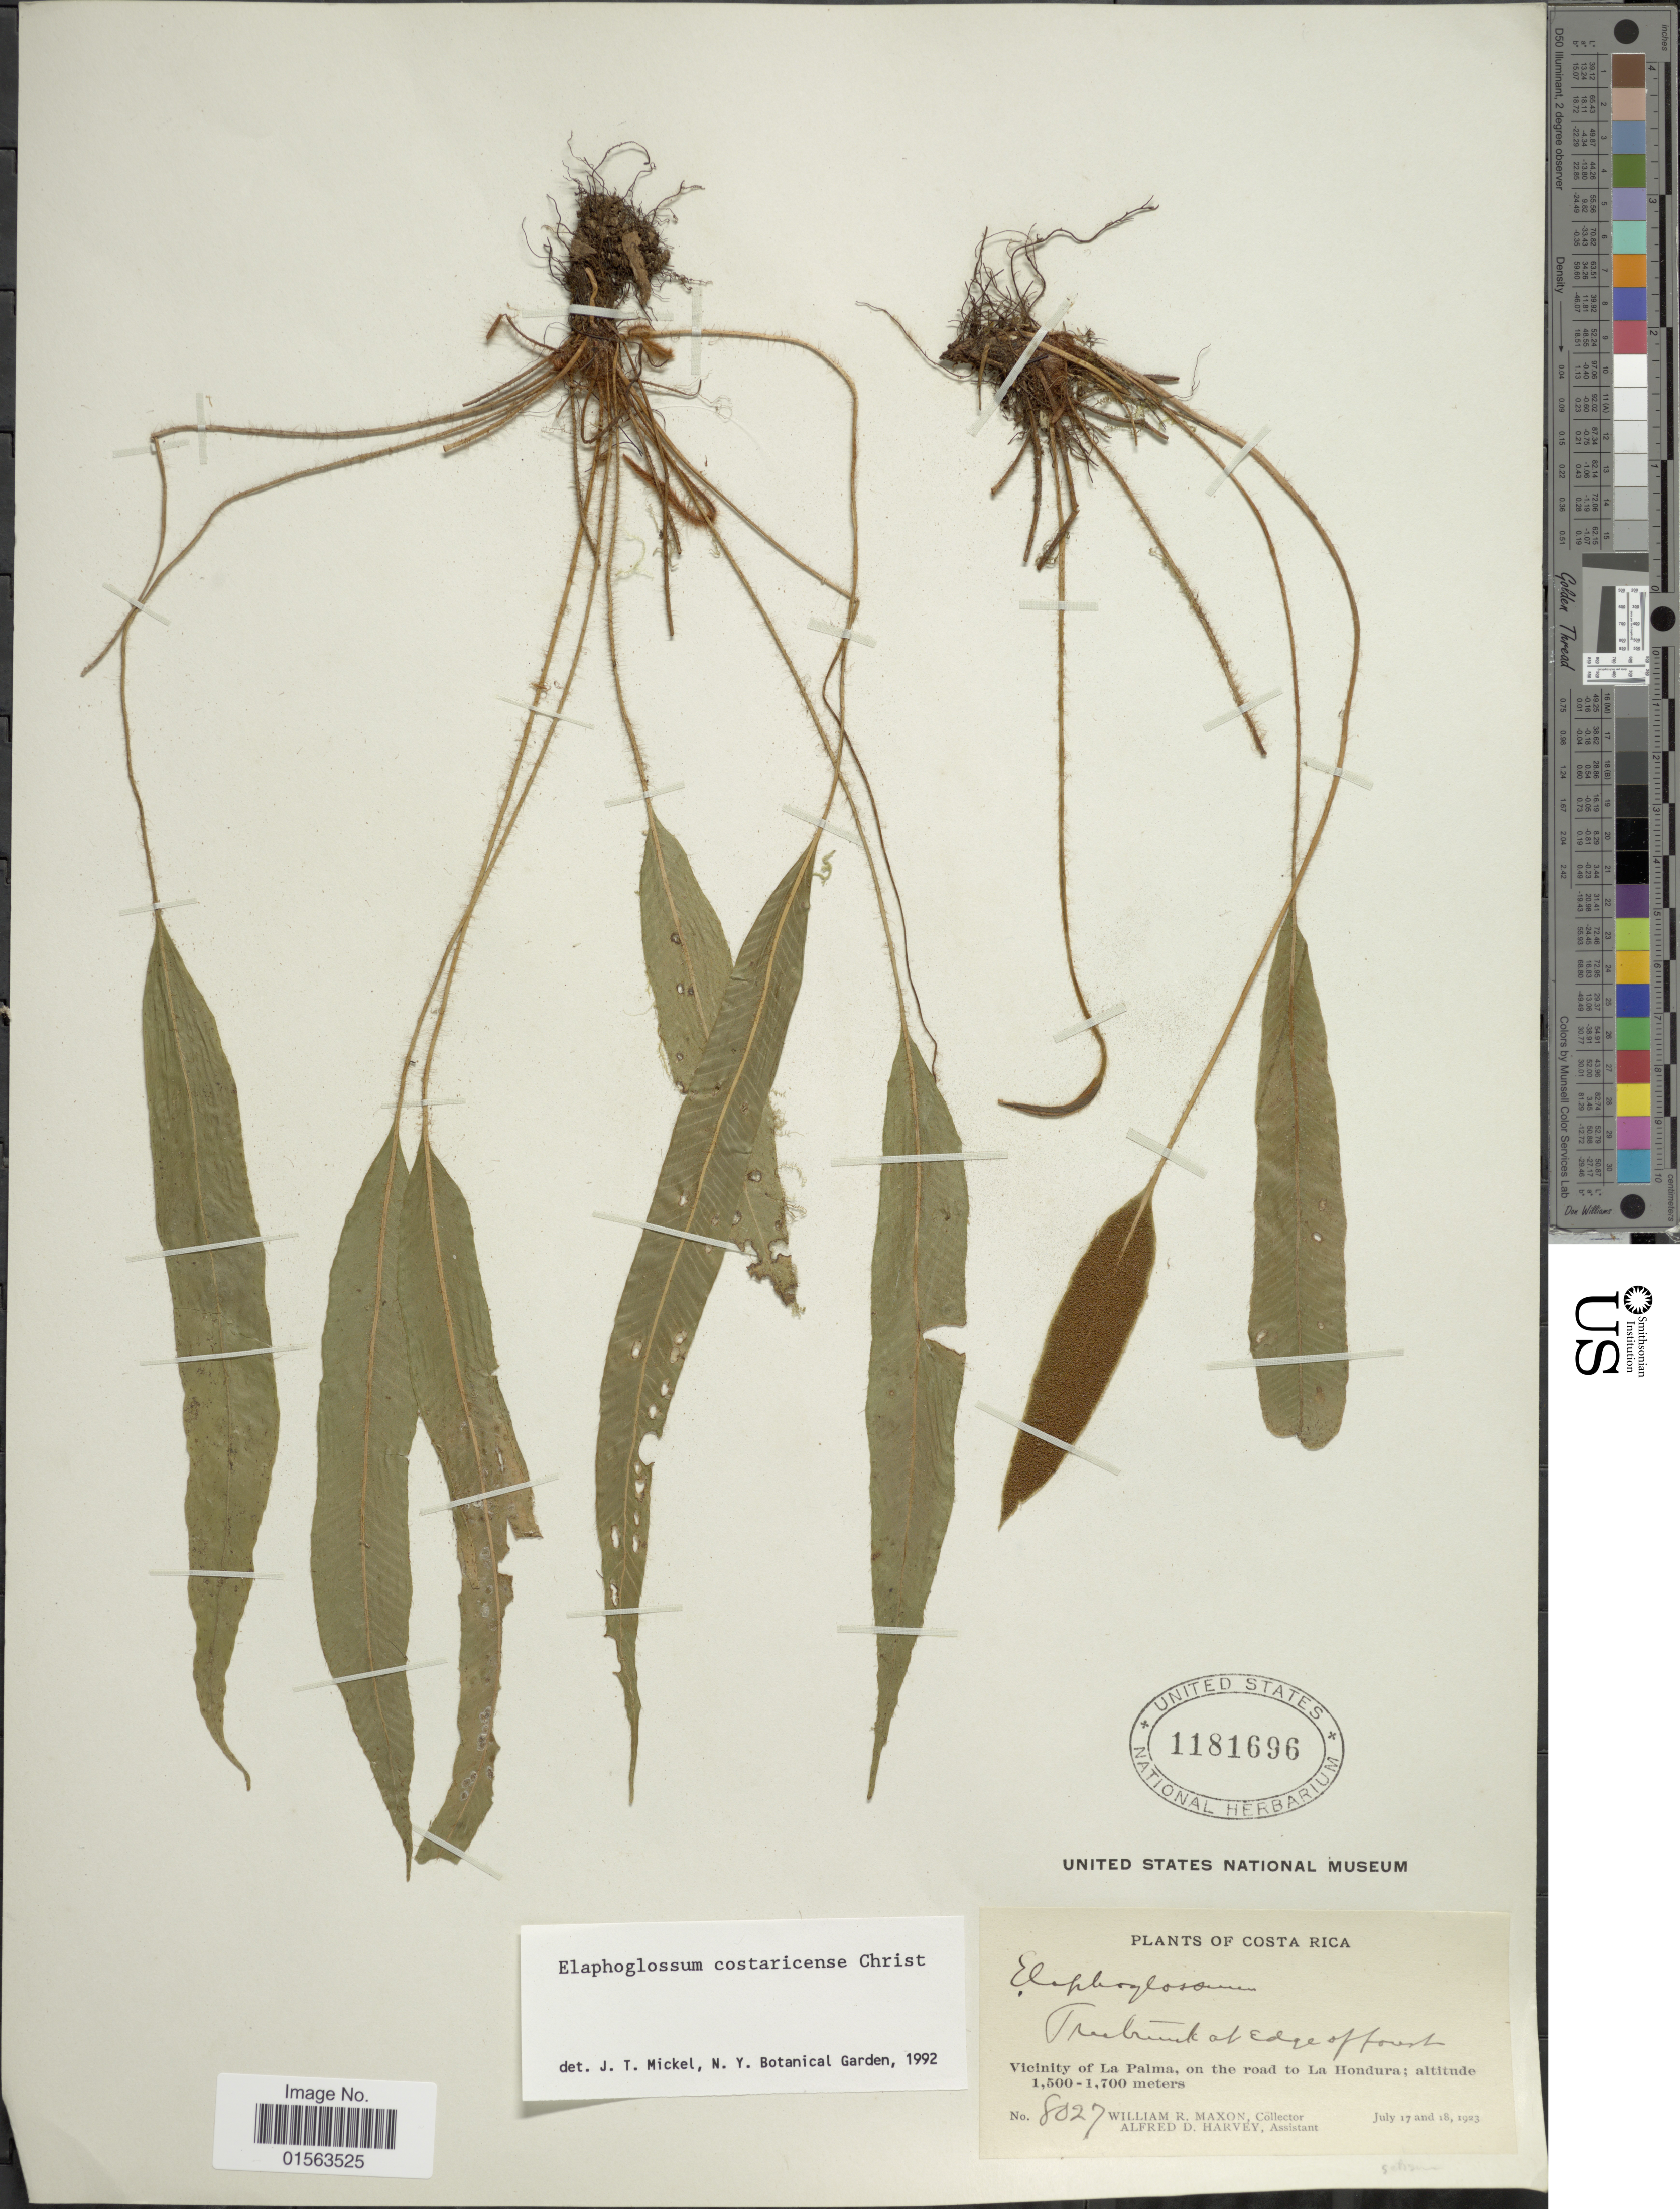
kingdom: Plantae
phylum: Tracheophyta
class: Polypodiopsida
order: Polypodiales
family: Dryopteridaceae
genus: Elaphoglossum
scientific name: Elaphoglossum costaricense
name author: Christ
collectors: W. R. Maxon & A. D. Harvey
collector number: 8027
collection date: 1923-07-17/1923-07-18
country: Costa Rica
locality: Vicinity of La Palma, on the road to La Hondura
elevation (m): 1500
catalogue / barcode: US 1181696